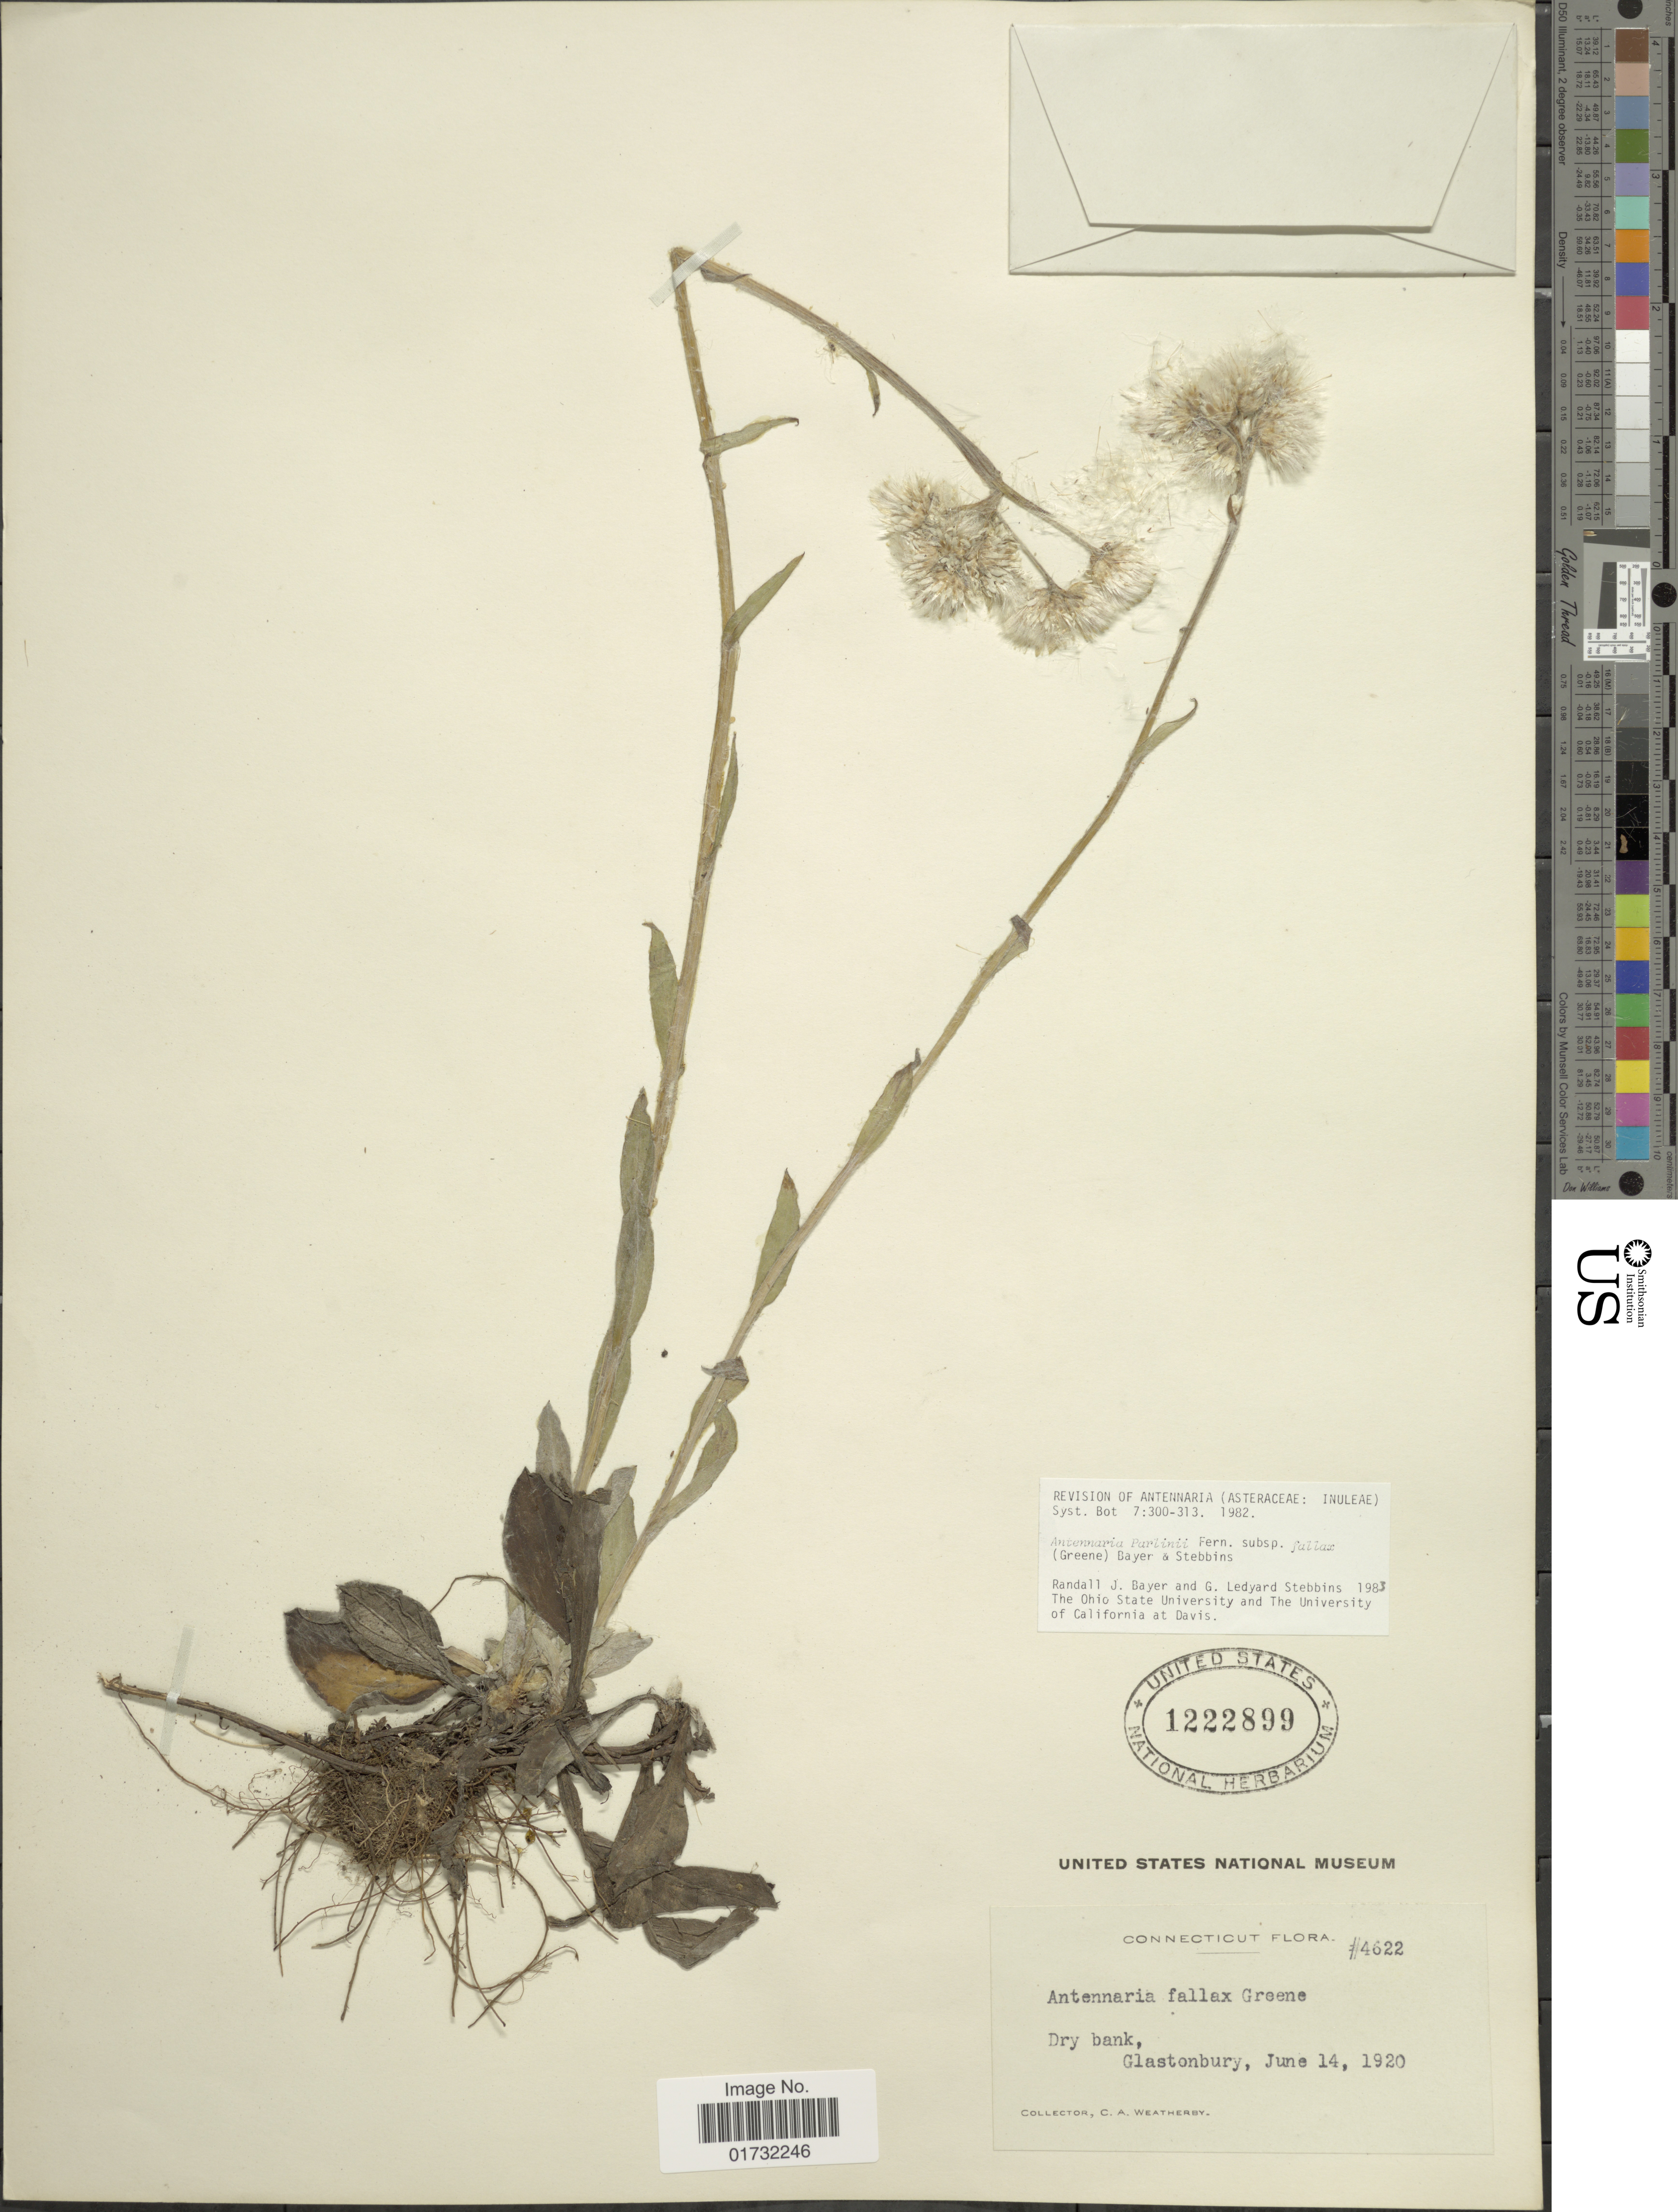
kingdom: Plantae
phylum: Tracheophyta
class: Magnoliopsida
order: Asterales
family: Asteraceae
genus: Antennaria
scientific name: Antennaria parlinii subsp. fallax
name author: (Greene) R.J. Bayer & Stebbins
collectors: C. A. Weatherby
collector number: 4622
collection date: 1920-06-14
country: United States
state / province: Connecticut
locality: Glastonbury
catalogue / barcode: US 1222899